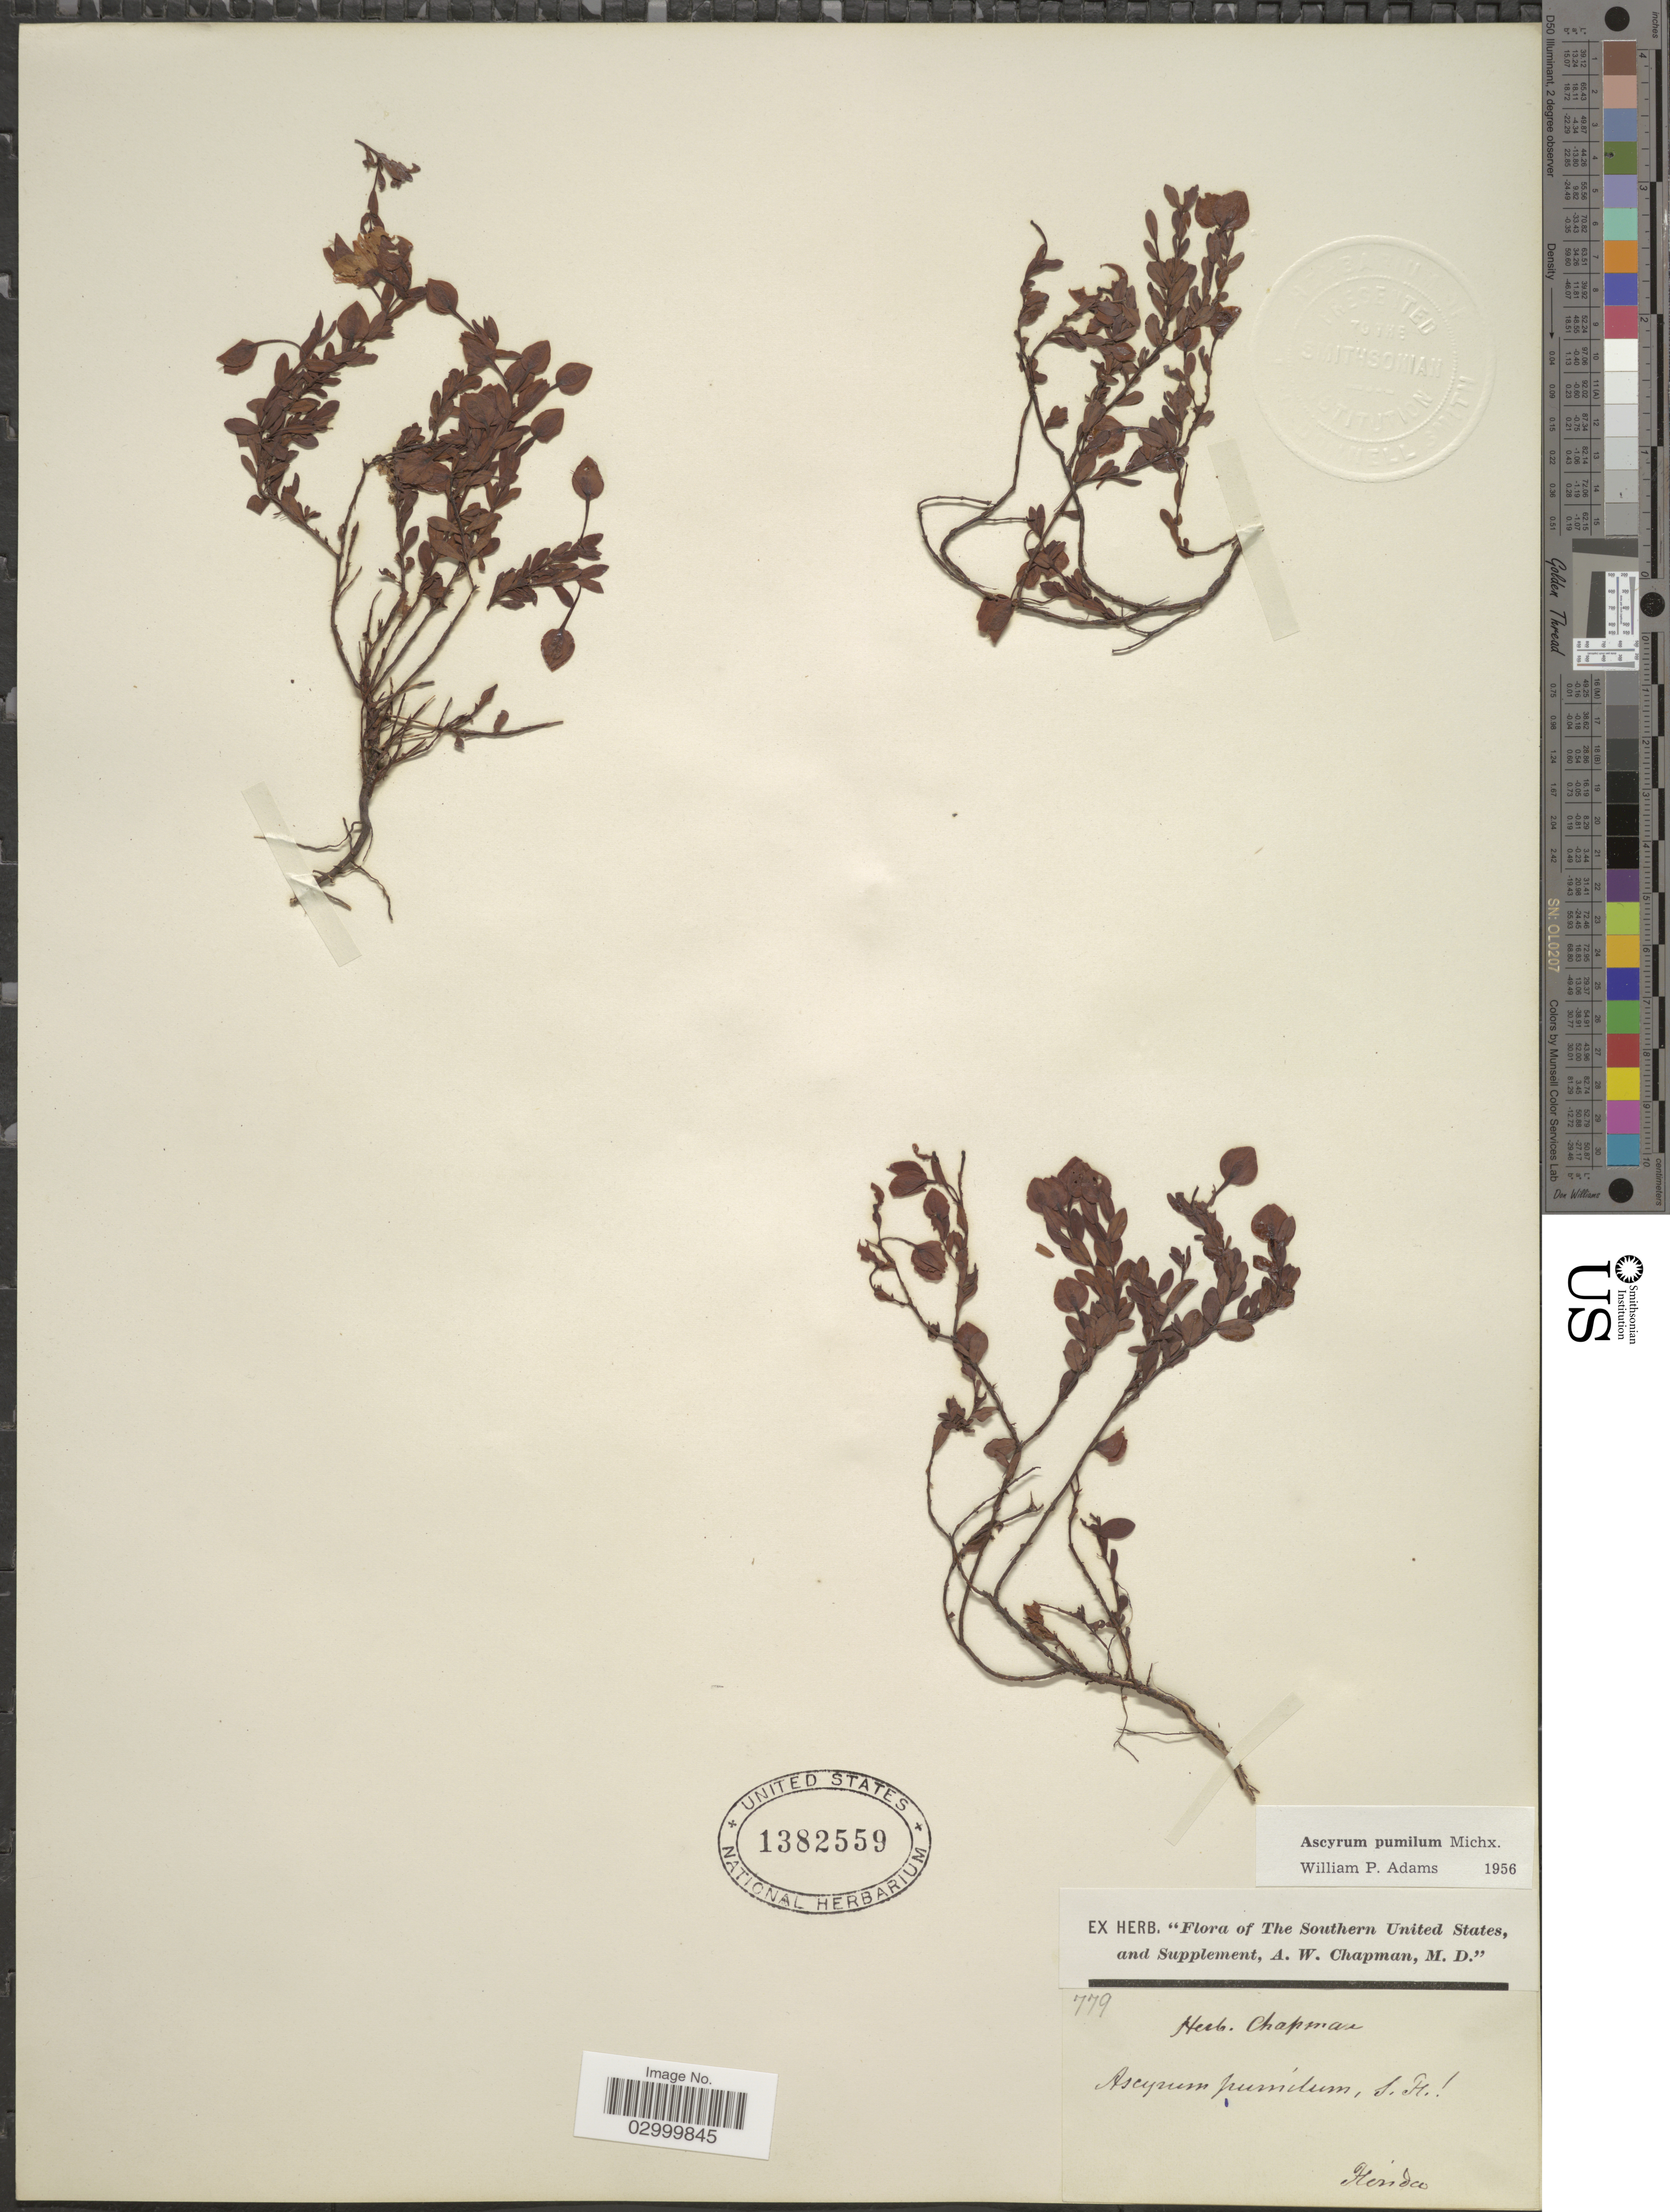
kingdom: Plantae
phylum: Tracheophyta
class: Magnoliopsida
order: Malpighiales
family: Hypericaceae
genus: Hypericum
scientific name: Hypericum suffructicosum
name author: W.P. Adams & N. Robson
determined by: Strong, Mark T., (BOT), Smithsonian Institution - National Museum of Natural History (UNITED STATES)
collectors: ex herb. Chapman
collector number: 779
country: United States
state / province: Florida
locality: Southern United States, and Supplement.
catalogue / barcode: US 1382559